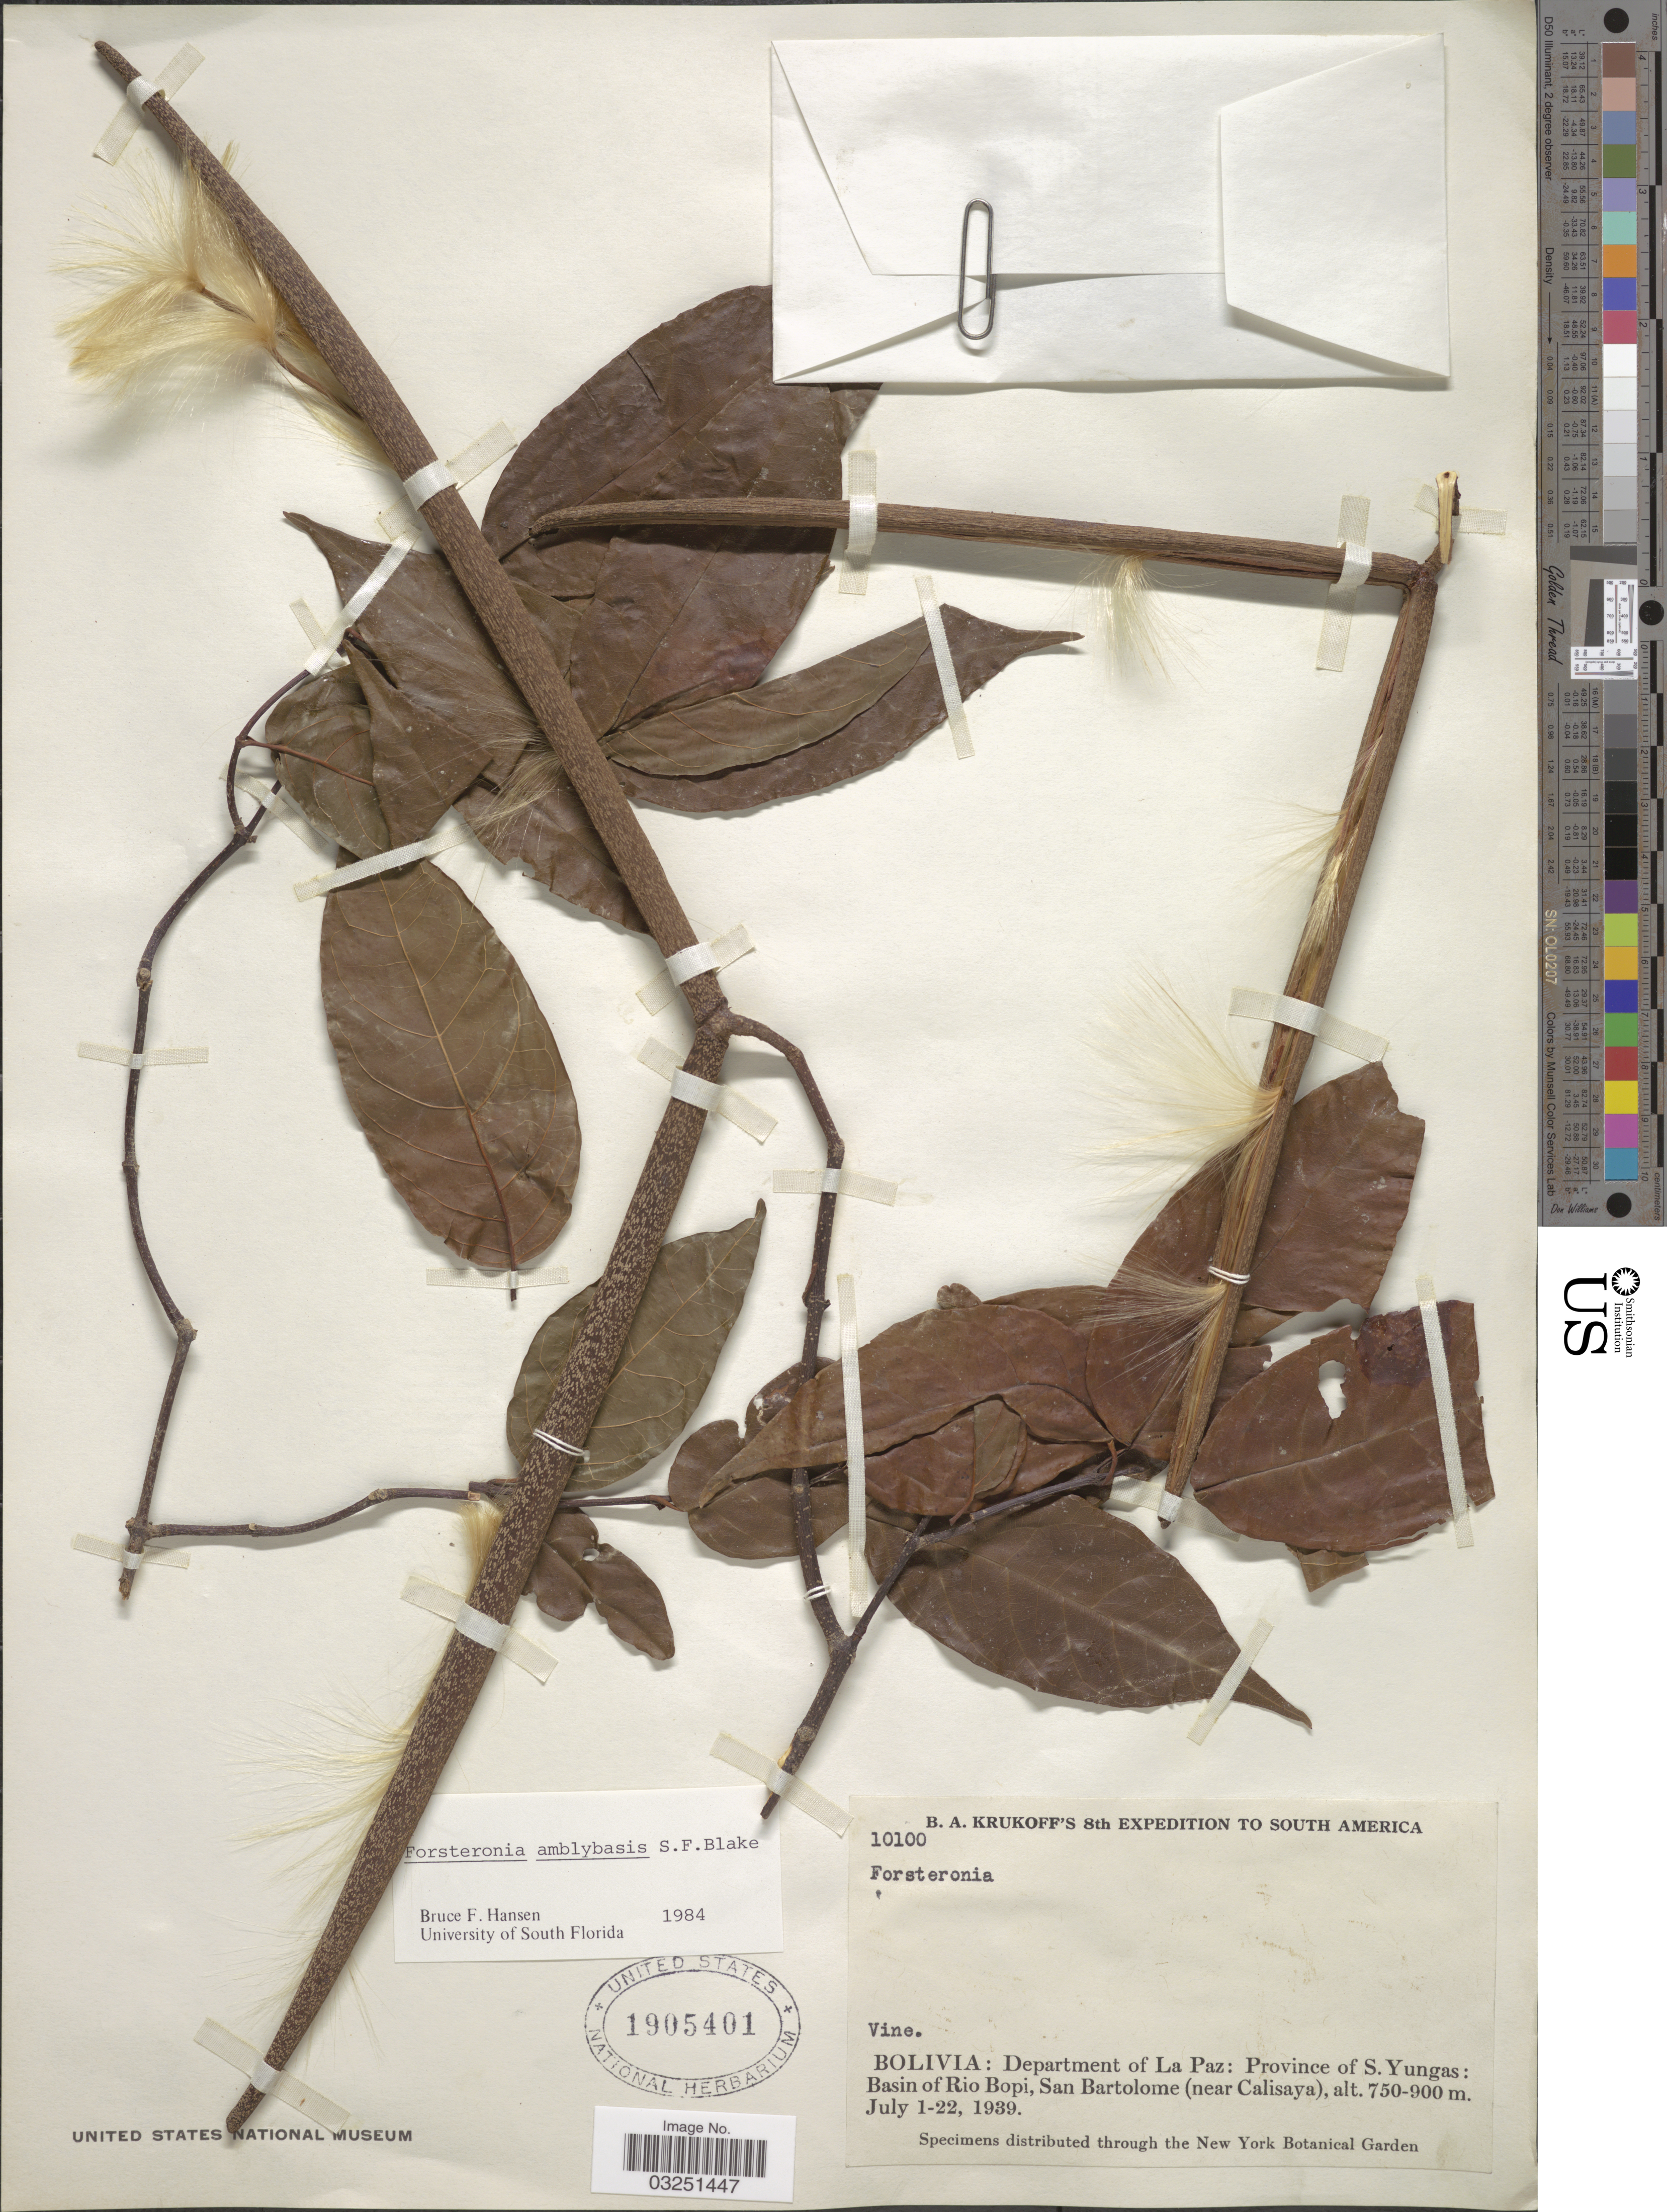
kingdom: Plantae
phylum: Tracheophyta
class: Magnoliopsida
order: Gentianales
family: Apocynaceae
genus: Forsteronia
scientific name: Forsteronia amblybasis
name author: S.F. Blake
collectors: B. A. Krukoff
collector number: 10100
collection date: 1939-07-01/1939-07-22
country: Bolivia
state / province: La Paz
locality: Department of La Paz: Province of S. Yungas: Basin of Rio Bopi, San Bartolome (near Calisaya).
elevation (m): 750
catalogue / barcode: US 1905401